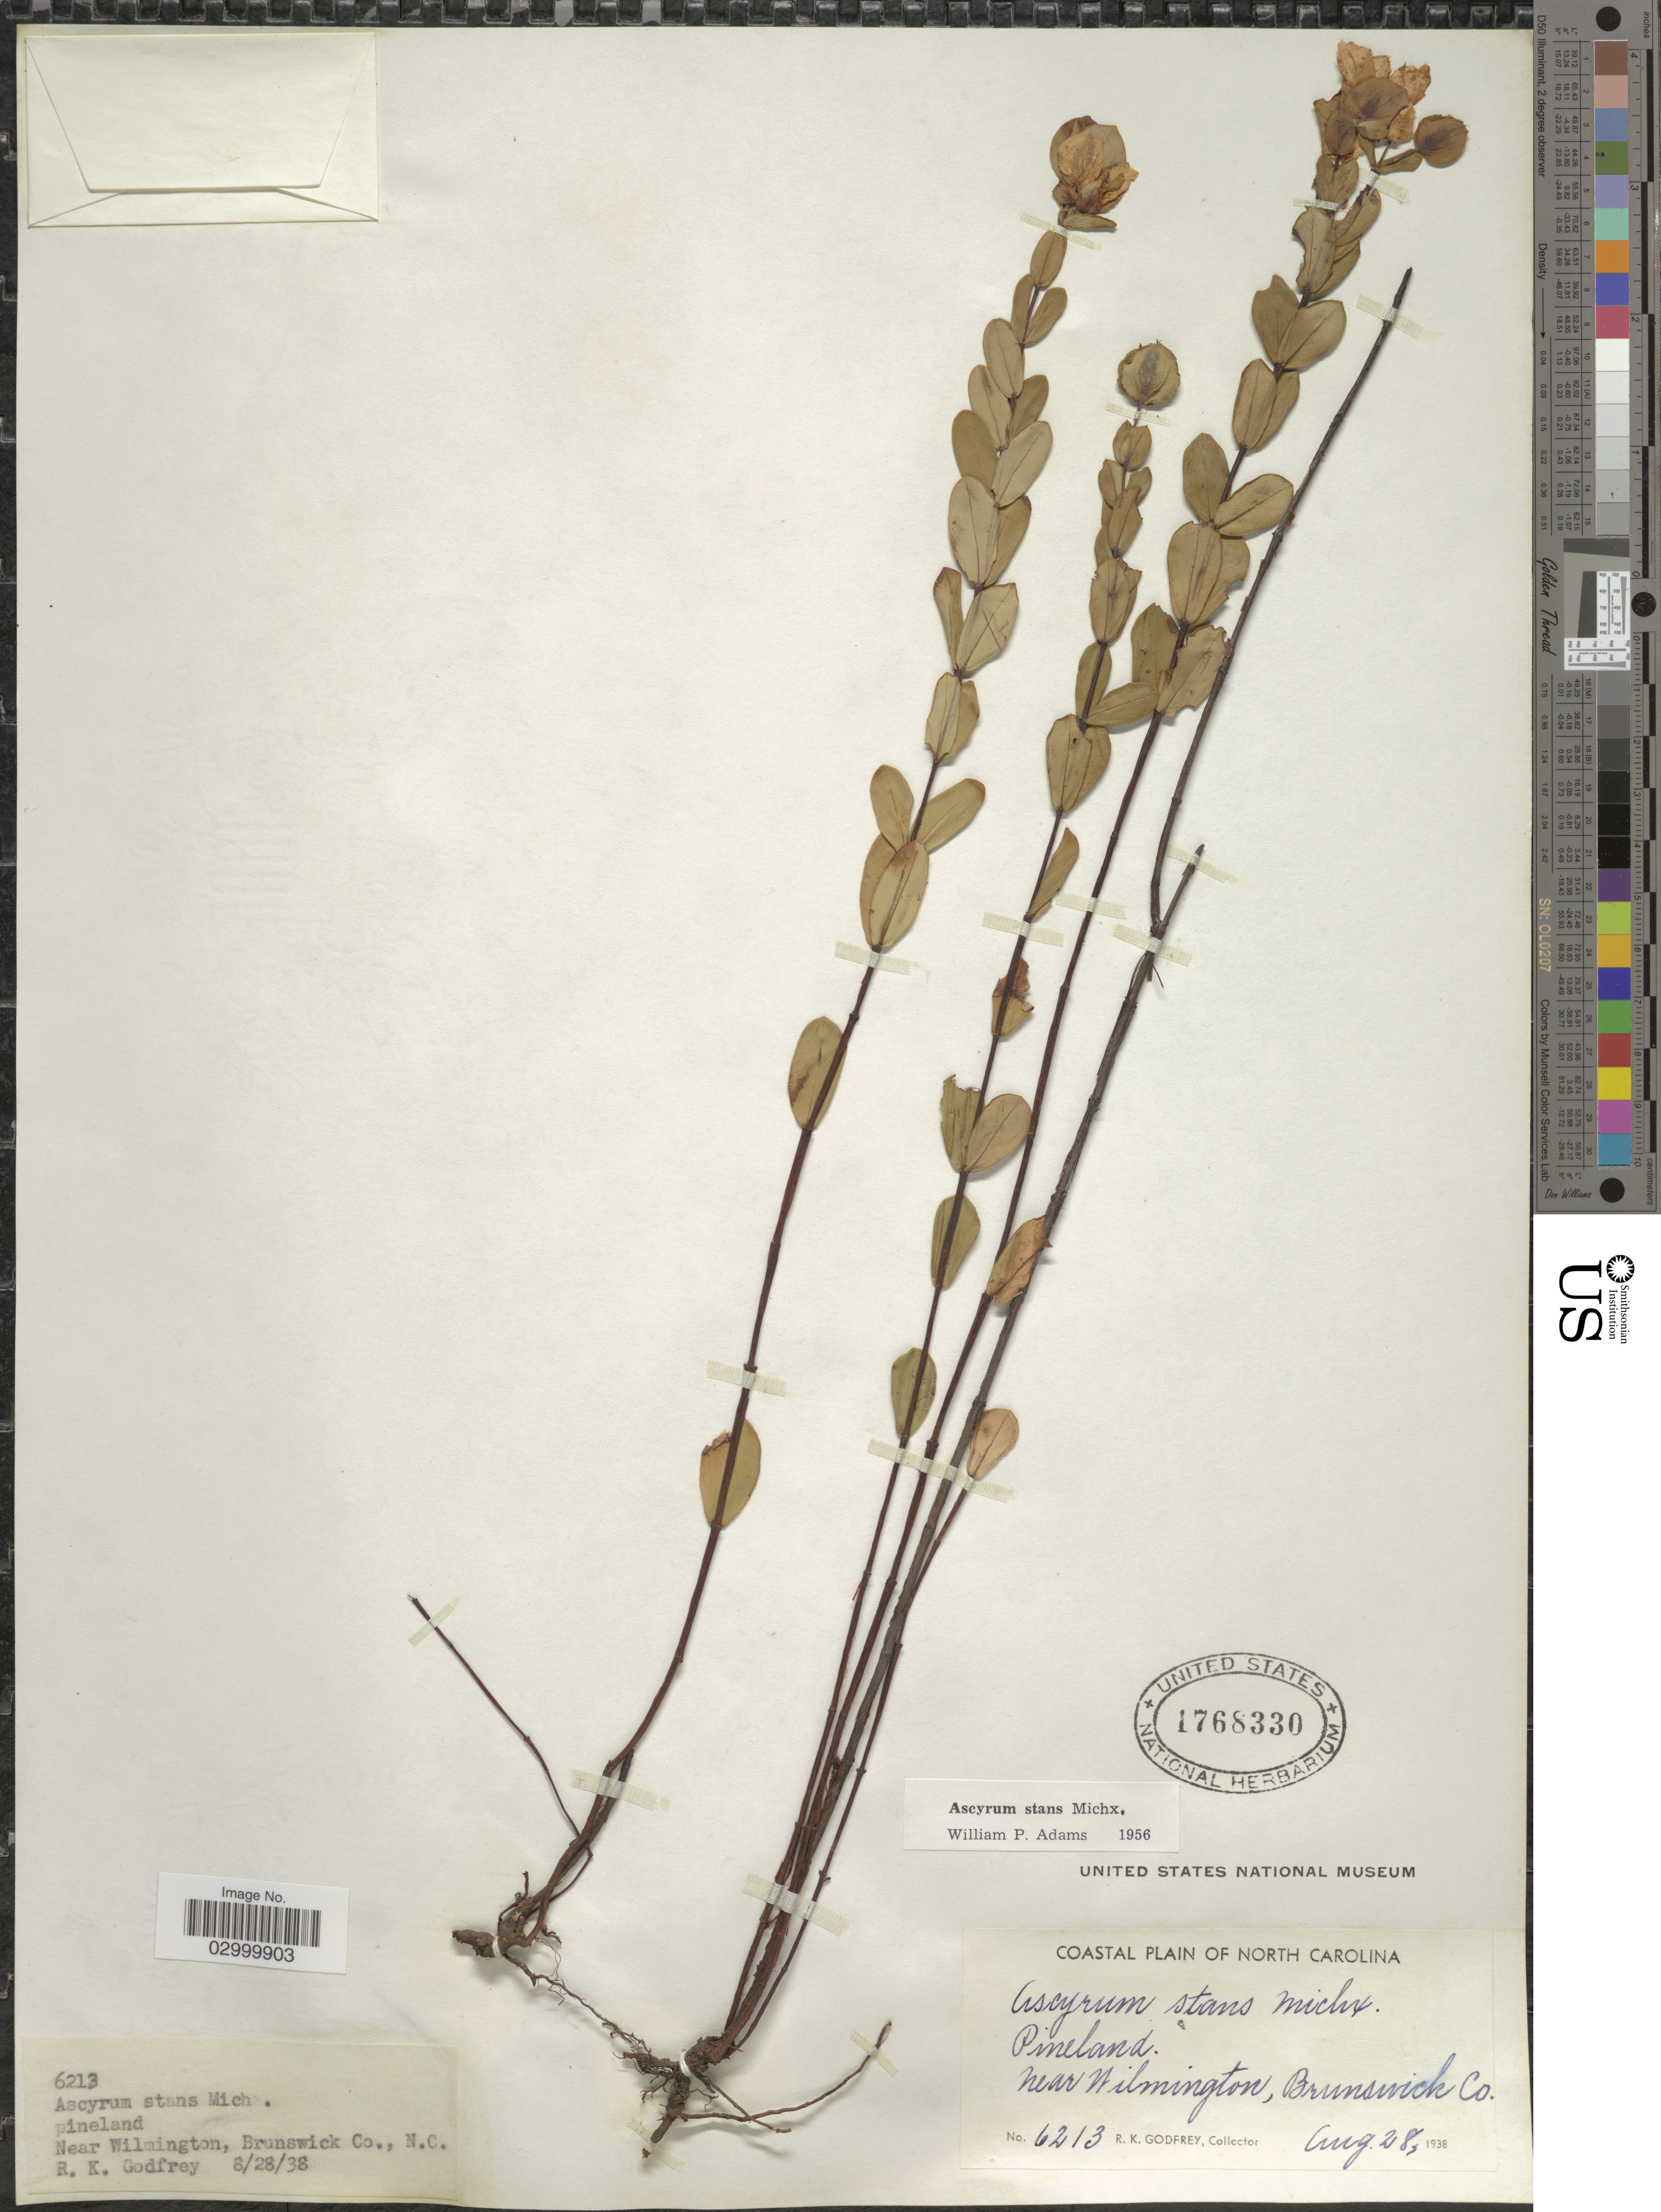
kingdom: Plantae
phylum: Tracheophyta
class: Magnoliopsida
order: Malpighiales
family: Hypericaceae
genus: Hypericum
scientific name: Hypericum crux-andreae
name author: (L.) Crantz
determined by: Strong, Mark T., (BOT), Smithsonian Institution - National Museum of Natural History (UNITED STATES)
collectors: R. K. Godfrey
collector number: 6213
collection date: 1938-08-28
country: United States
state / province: North Carolina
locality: Coastal Plain of North Carolina. Pineland, near Wilmington, Brunswick Co.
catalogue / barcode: US 1768330